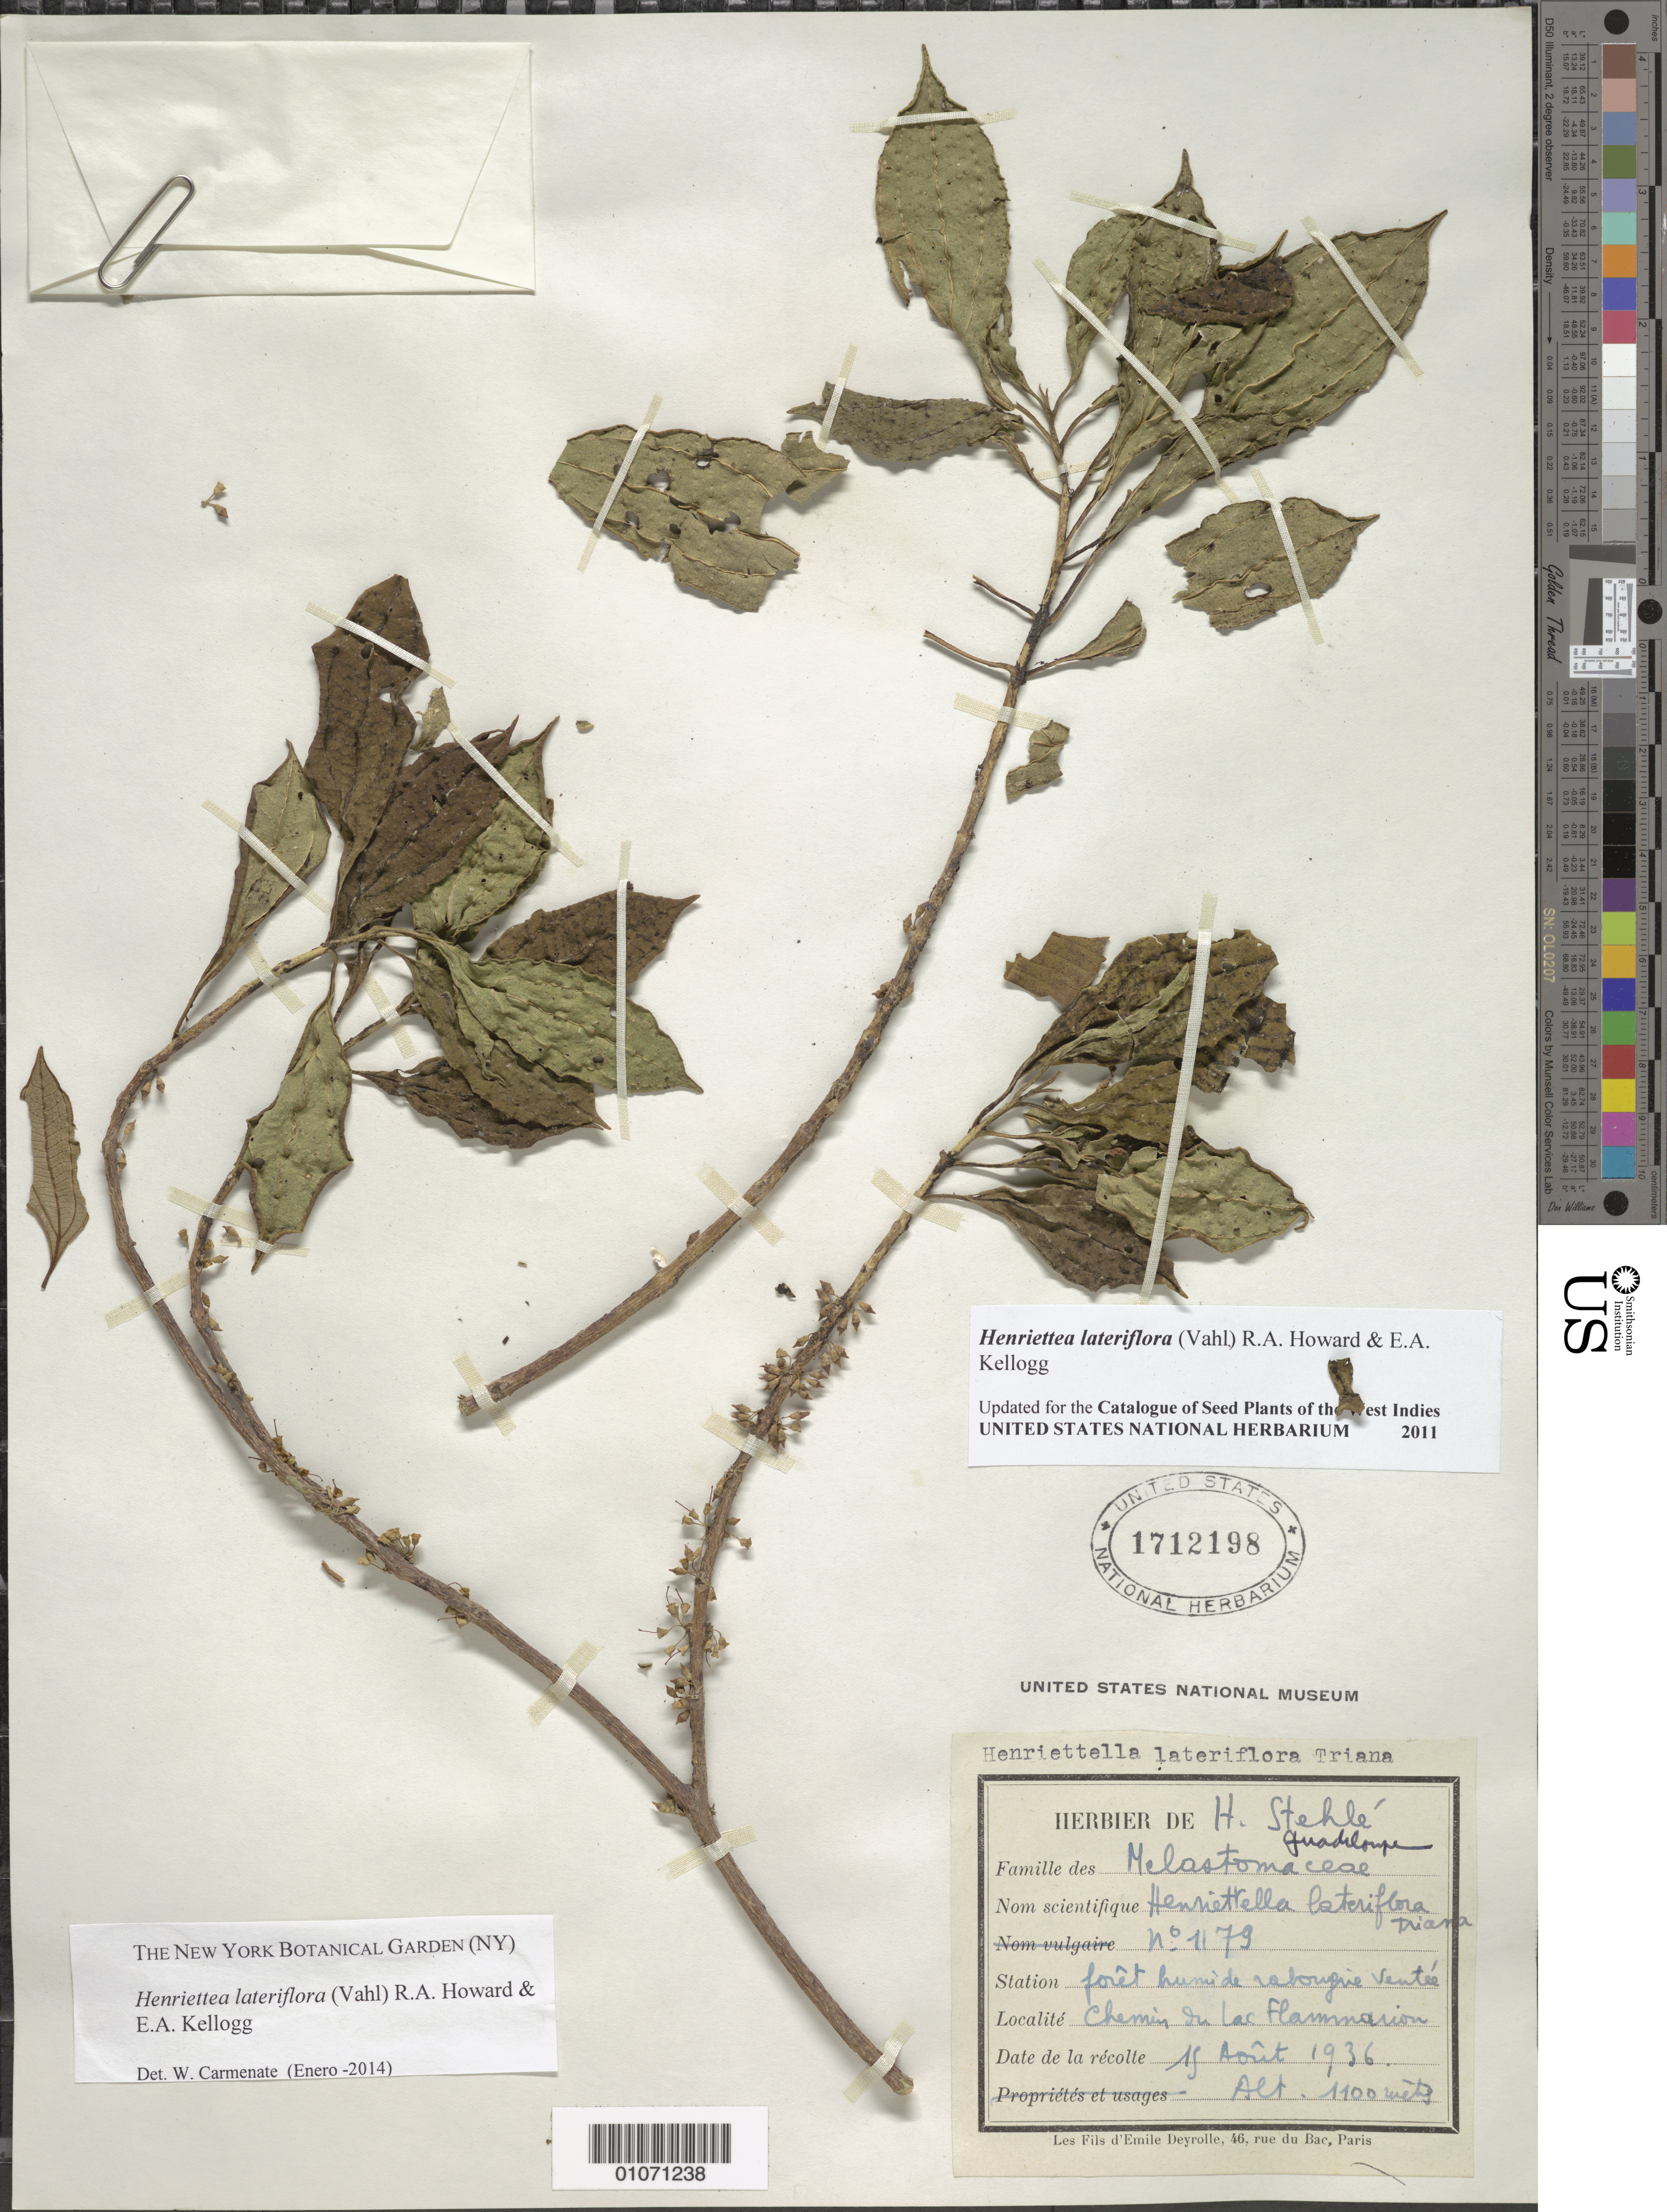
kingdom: Plantae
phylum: Tracheophyta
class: Magnoliopsida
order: Myrtales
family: Melastomataceae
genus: Henriettea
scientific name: Henriettea lateriflora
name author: (Vahl) R.A. Howard & E.A. Kellogg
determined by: Carmenate, W.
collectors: H. Stehlé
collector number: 1179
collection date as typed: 15 Aug 1936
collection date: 1936-08-15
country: Guadeloupe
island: Basse Terre [Guadeloupe]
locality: Chemin du Lac Flammarion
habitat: Forêt humide rabougie ventées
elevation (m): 1100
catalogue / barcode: US 1712198